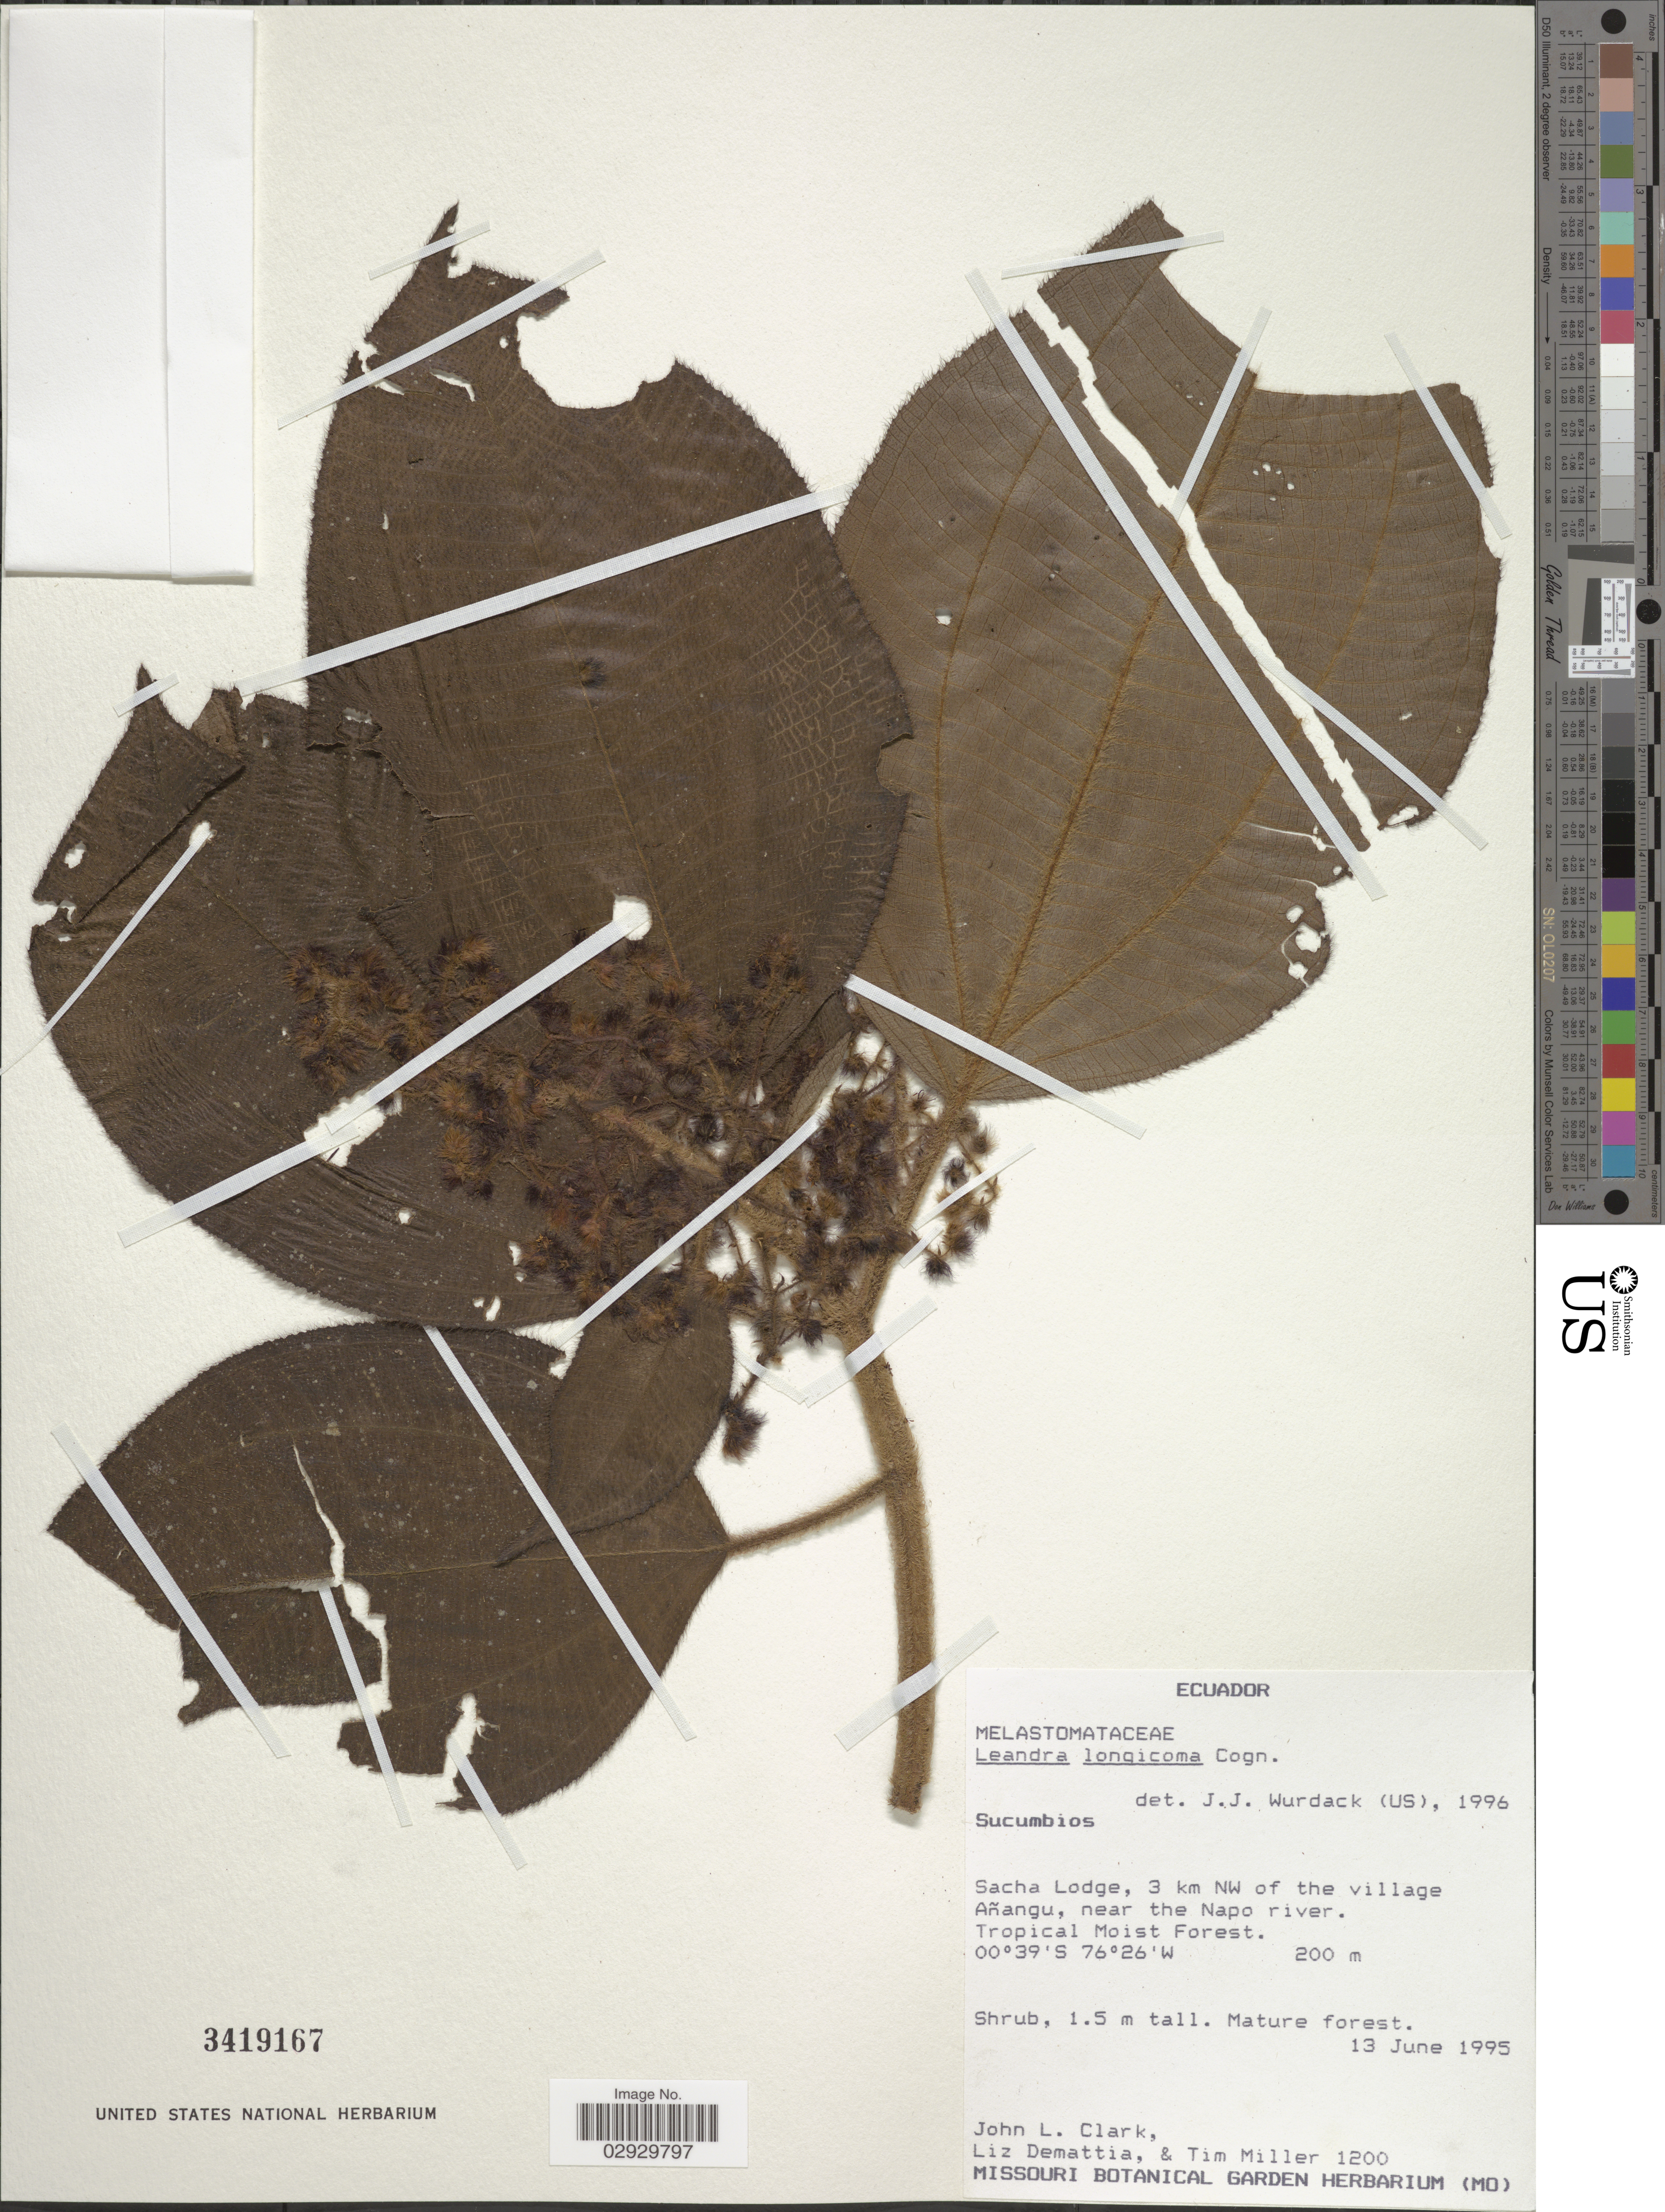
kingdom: Plantae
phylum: Tracheophyta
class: Magnoliopsida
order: Myrtales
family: Melastomataceae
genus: Leandra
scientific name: Leandra longicoma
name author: Cogn.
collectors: J. L. Clark, L. Demattia & T. Miller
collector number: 1200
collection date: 1995-06-13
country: Ecuador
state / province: Sucumbíos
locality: Sacha Lodge, 3 km NW of the village Añangu, near the Napo River.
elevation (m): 200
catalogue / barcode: US 3419167